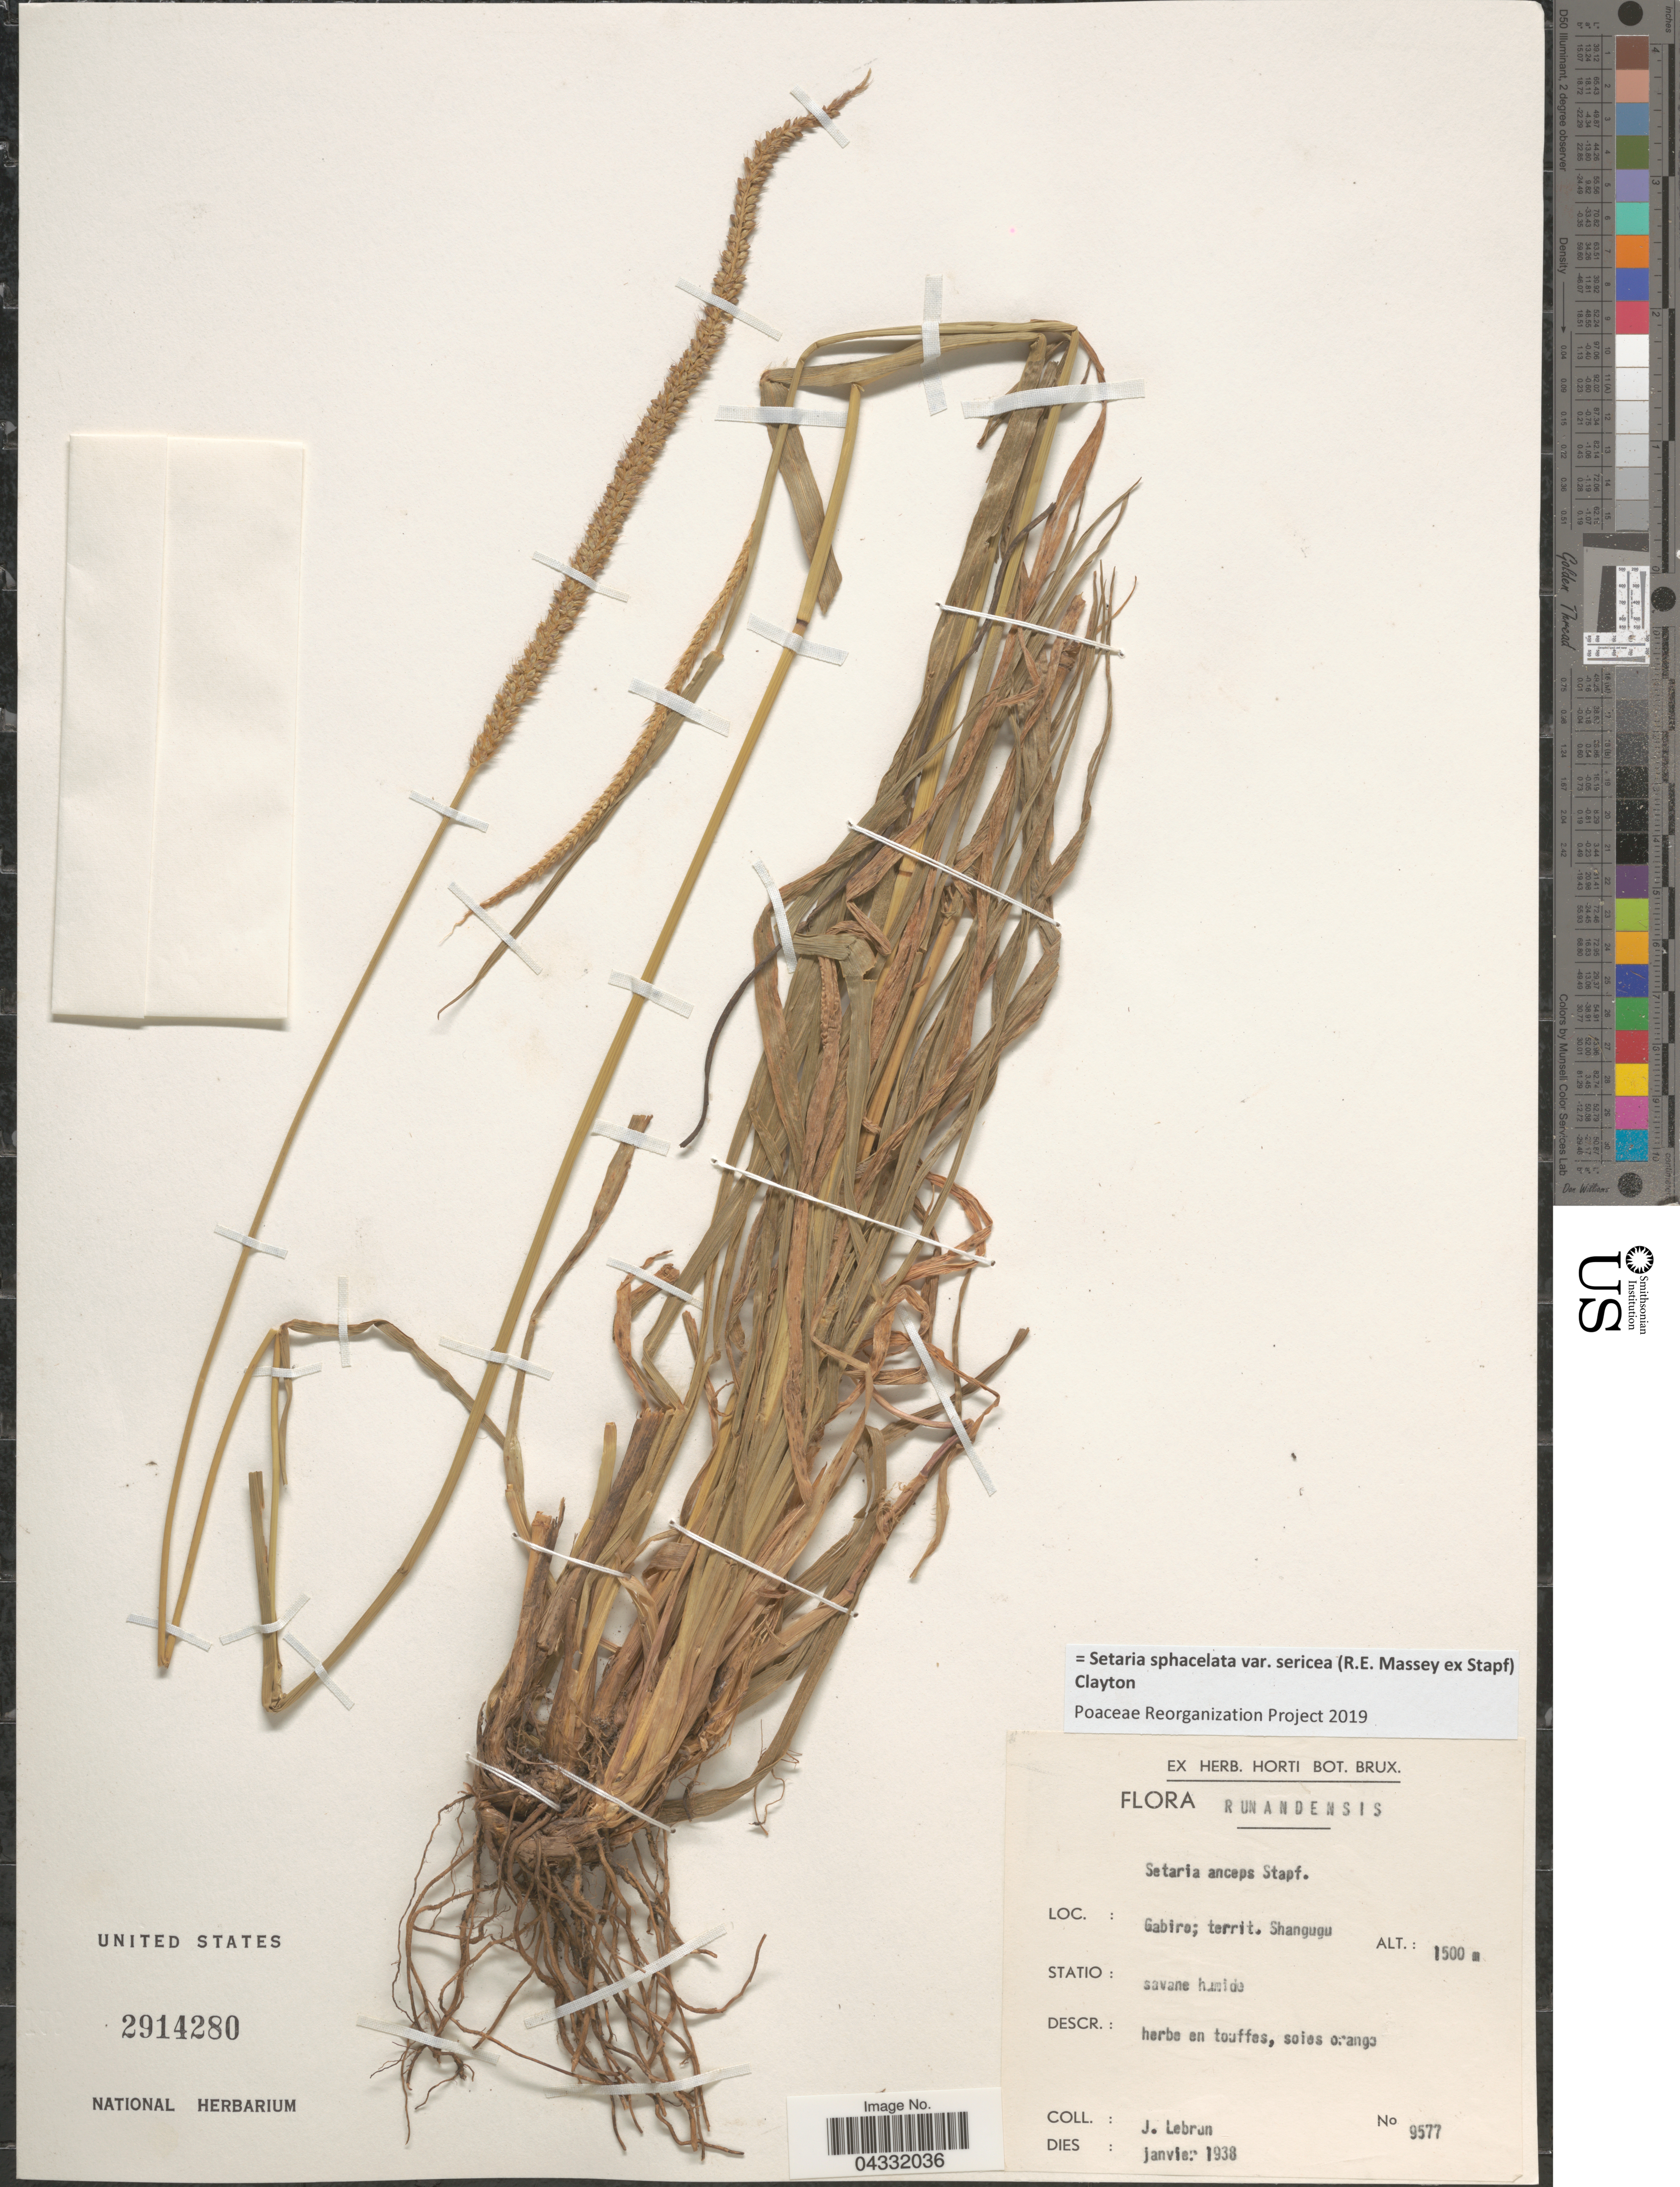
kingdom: Plantae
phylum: Tracheophyta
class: Liliopsida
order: Poales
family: Poaceae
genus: Setaria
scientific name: Setaria sphacelata var. sericea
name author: (R.E. Massey ex Stapf) Clayton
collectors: J. A. Lebrun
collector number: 9577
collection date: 1938-01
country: Rwanda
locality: Runandensis. Gabiro; territ. Shangugu.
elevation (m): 1500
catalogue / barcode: US 2914280